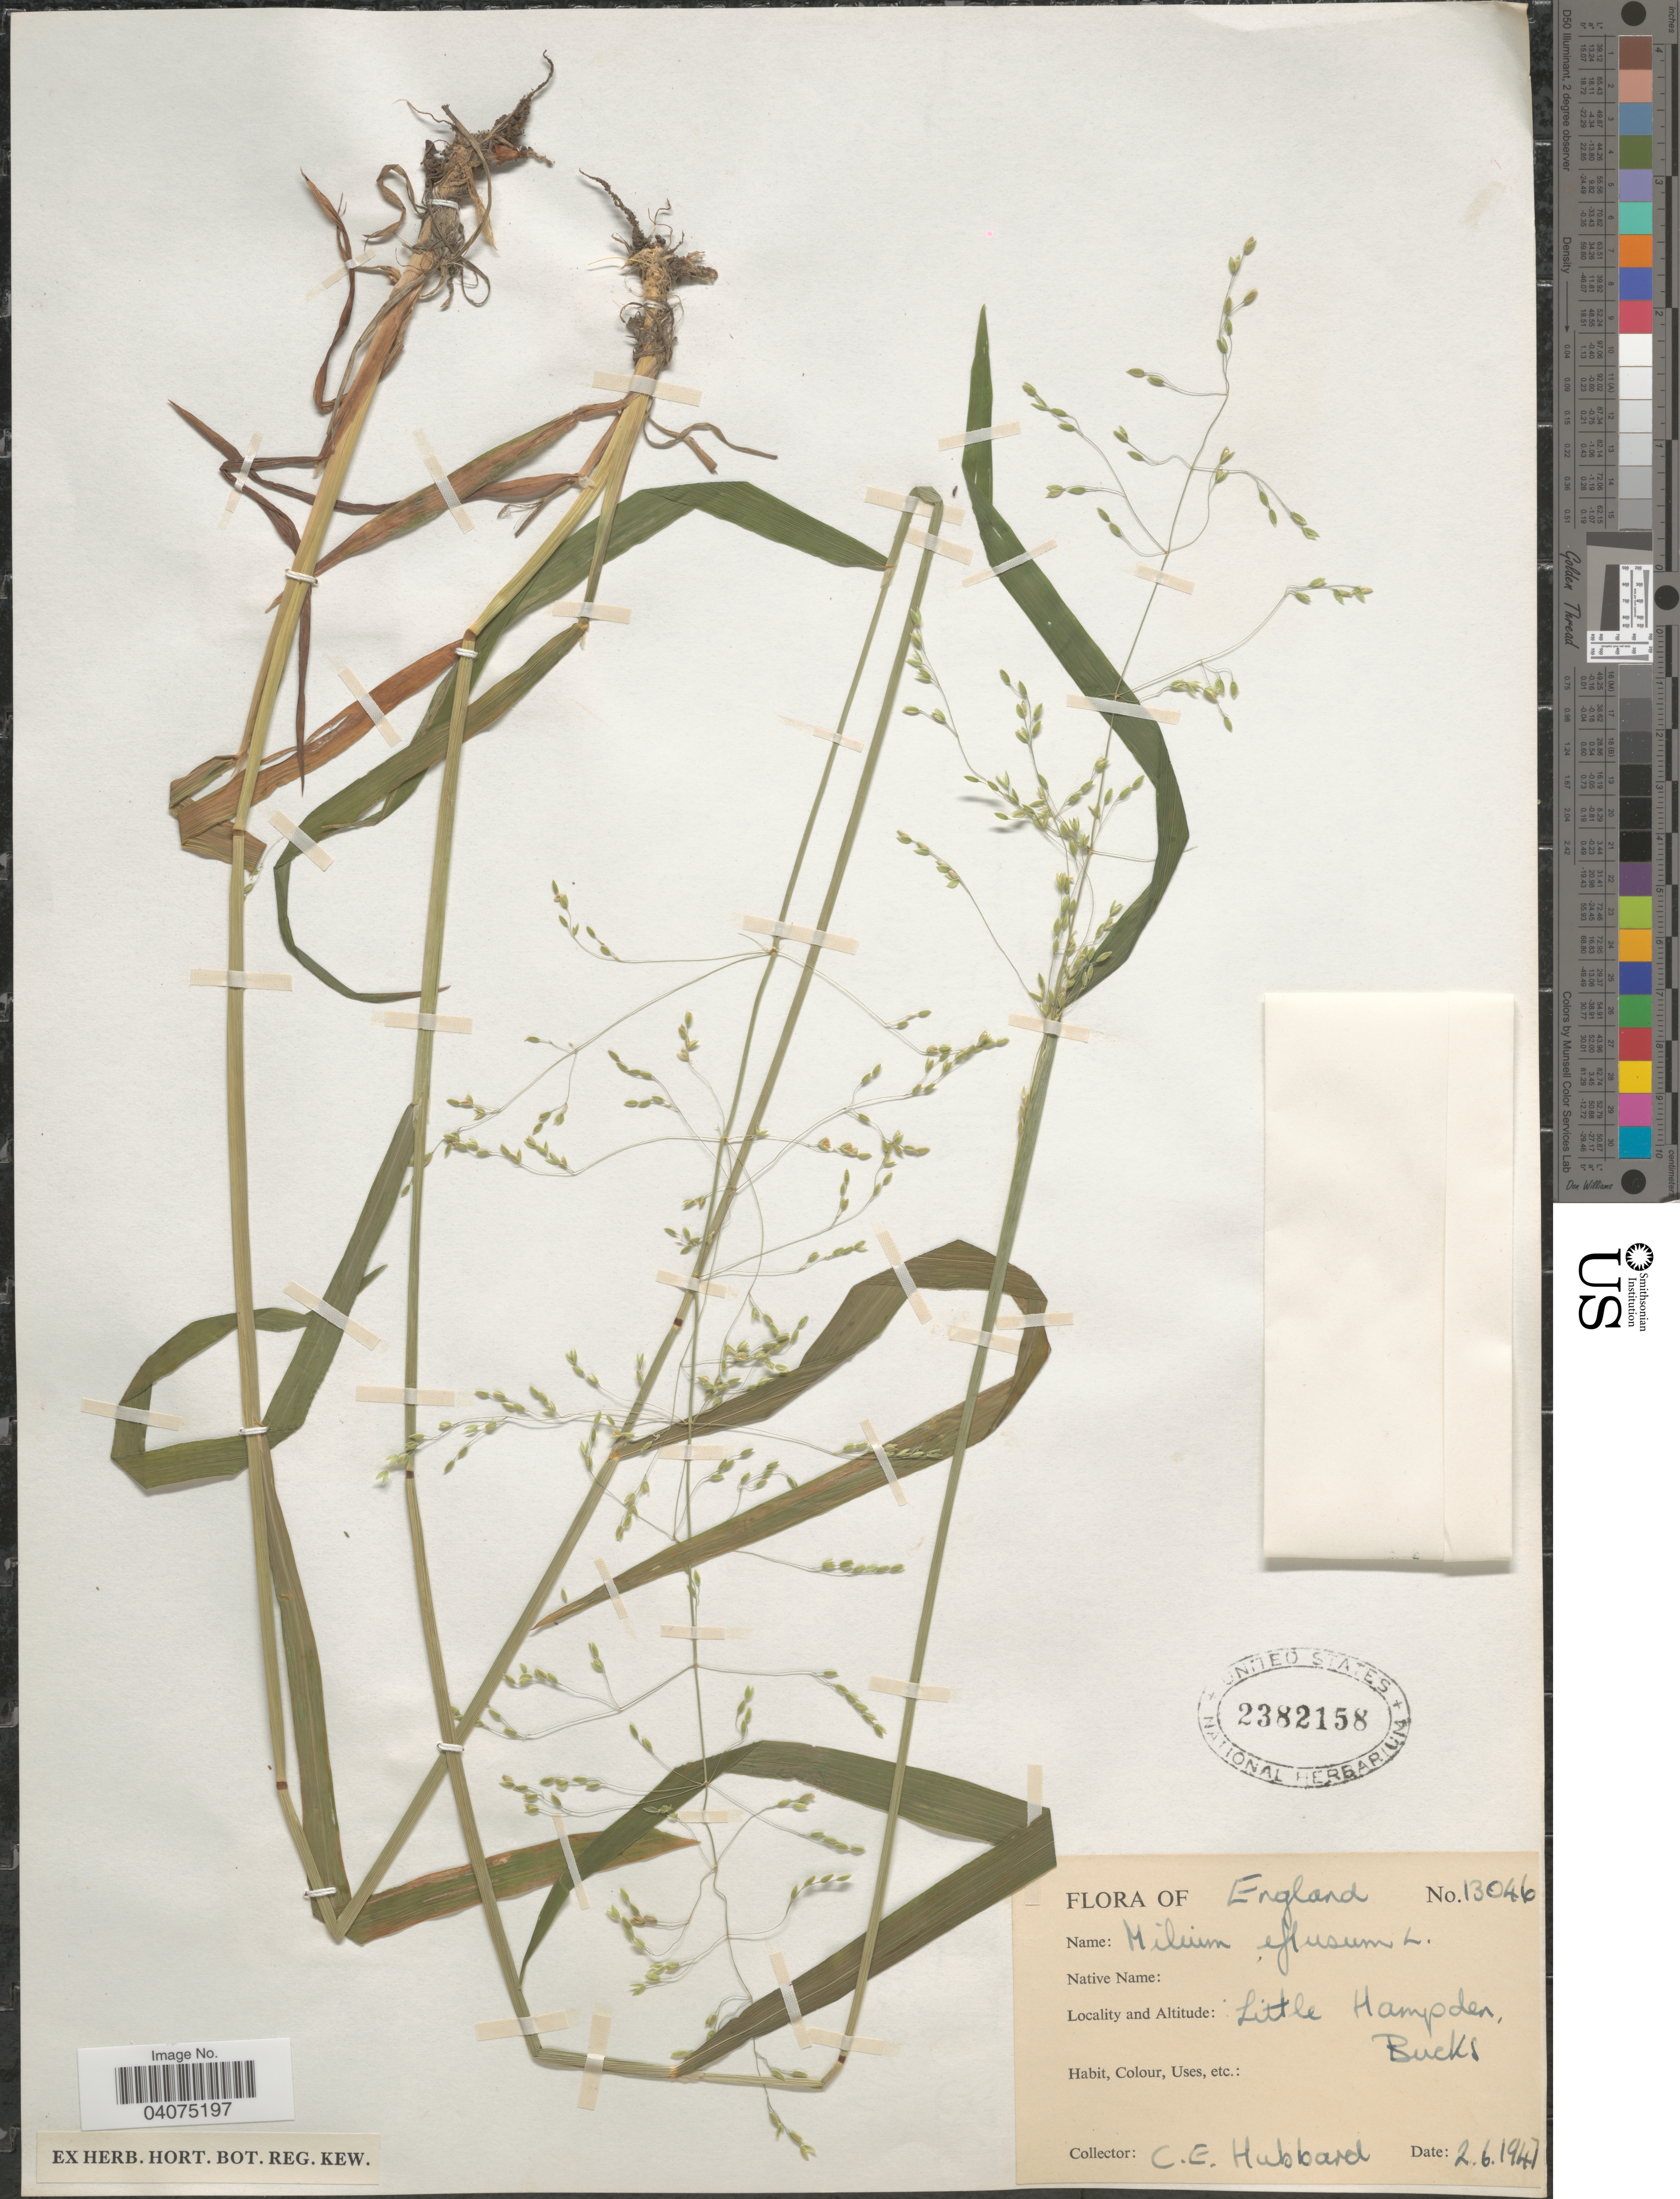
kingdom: Plantae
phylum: Tracheophyta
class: Liliopsida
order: Poales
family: Poaceae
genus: Milium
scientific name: Milium effusum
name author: L.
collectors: C. E. Hubbard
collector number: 13046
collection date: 1947-06-02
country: United Kingdom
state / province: England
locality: Little Hampden, Bucks.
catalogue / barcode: US 2382158